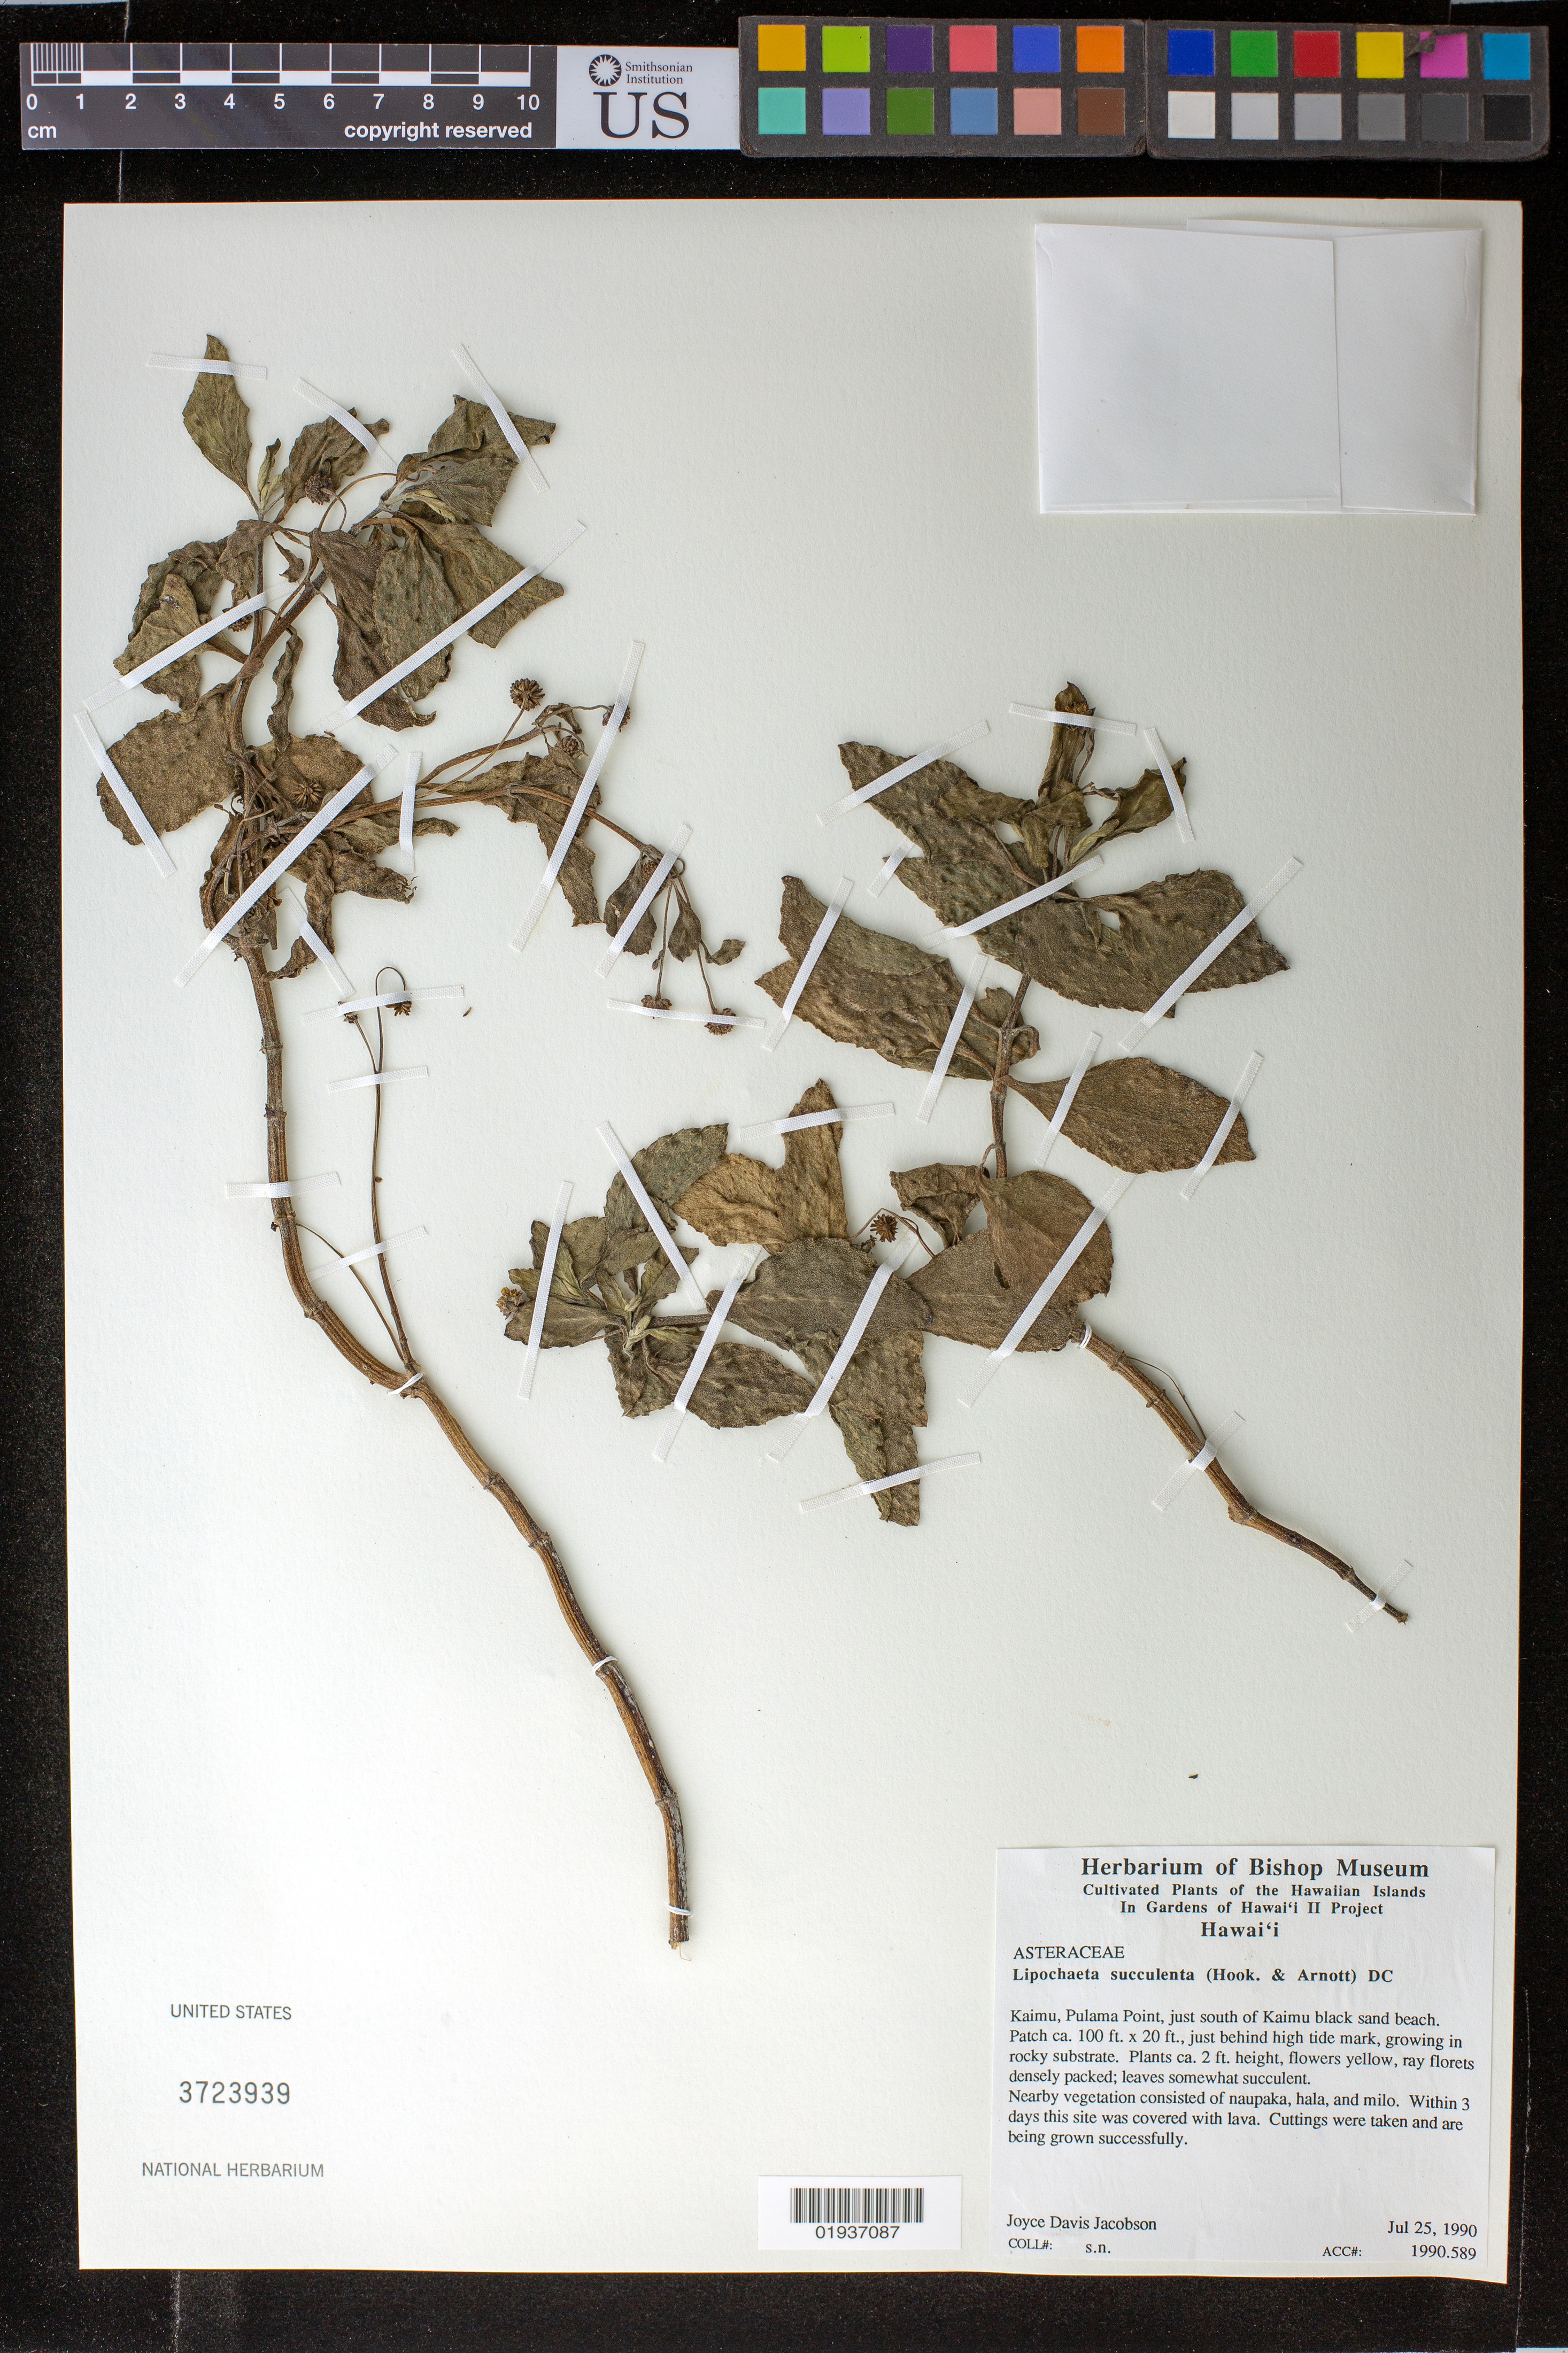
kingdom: Plantae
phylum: Tracheophyta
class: Magnoliopsida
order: Asterales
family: Asteraceae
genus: Lipochaeta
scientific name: Lipochaeta succulenta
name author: (Hook. & Arn.) DC.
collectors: J. Jacobson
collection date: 1990-07-25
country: United States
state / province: Hawaii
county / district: Hawaii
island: Hawaii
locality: Kaimu, Pulama Point, just south of Kaimu black sand beach.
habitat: Beach just behind high tide mark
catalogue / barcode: US 3723939